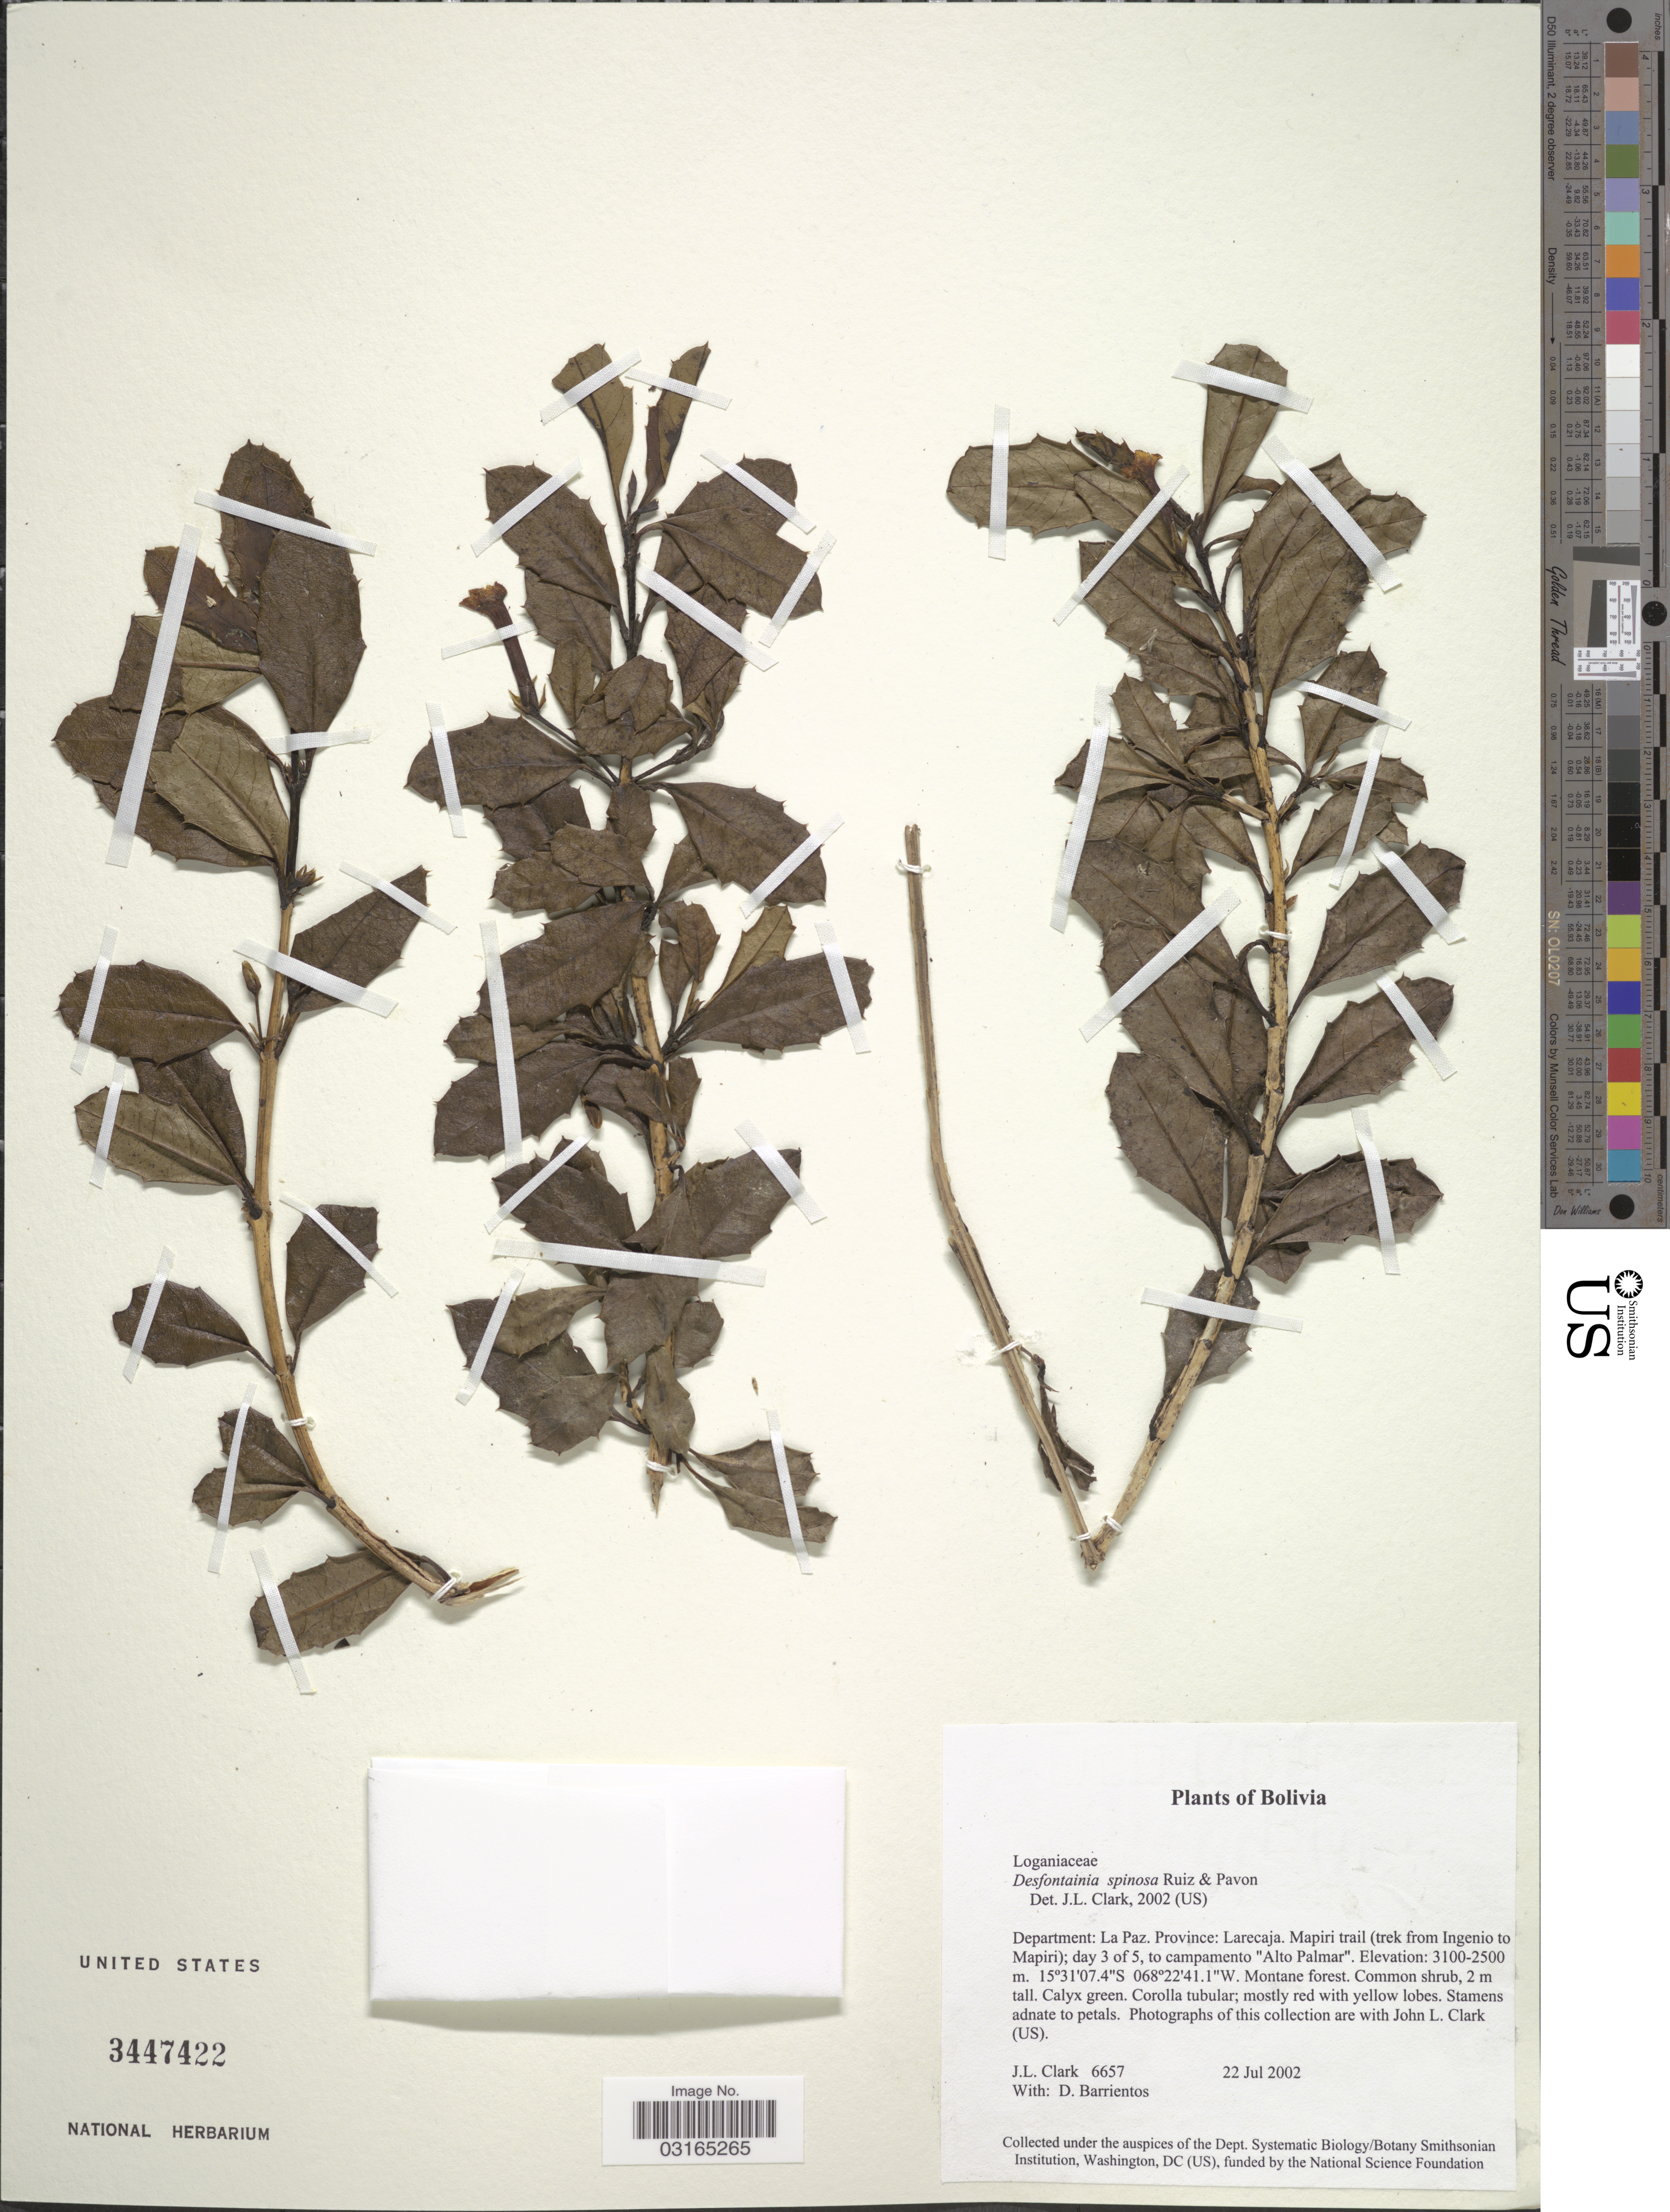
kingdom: Plantae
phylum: Tracheophyta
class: Magnoliopsida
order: Bruniales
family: Columelliaceae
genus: Desfontainia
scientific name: Desfontainia spinosa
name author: Ruiz & Pav.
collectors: J. L. Clark & D. Barrientos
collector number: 6657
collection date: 2002-07-22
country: Bolivia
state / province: La Paz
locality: Department: La Paz. Province: Larecaja. Mapiri trail (trek from Ingenio to Mapiri); day 3 of 5, to campamento "Alto Palmar".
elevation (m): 2500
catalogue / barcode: US 3447422